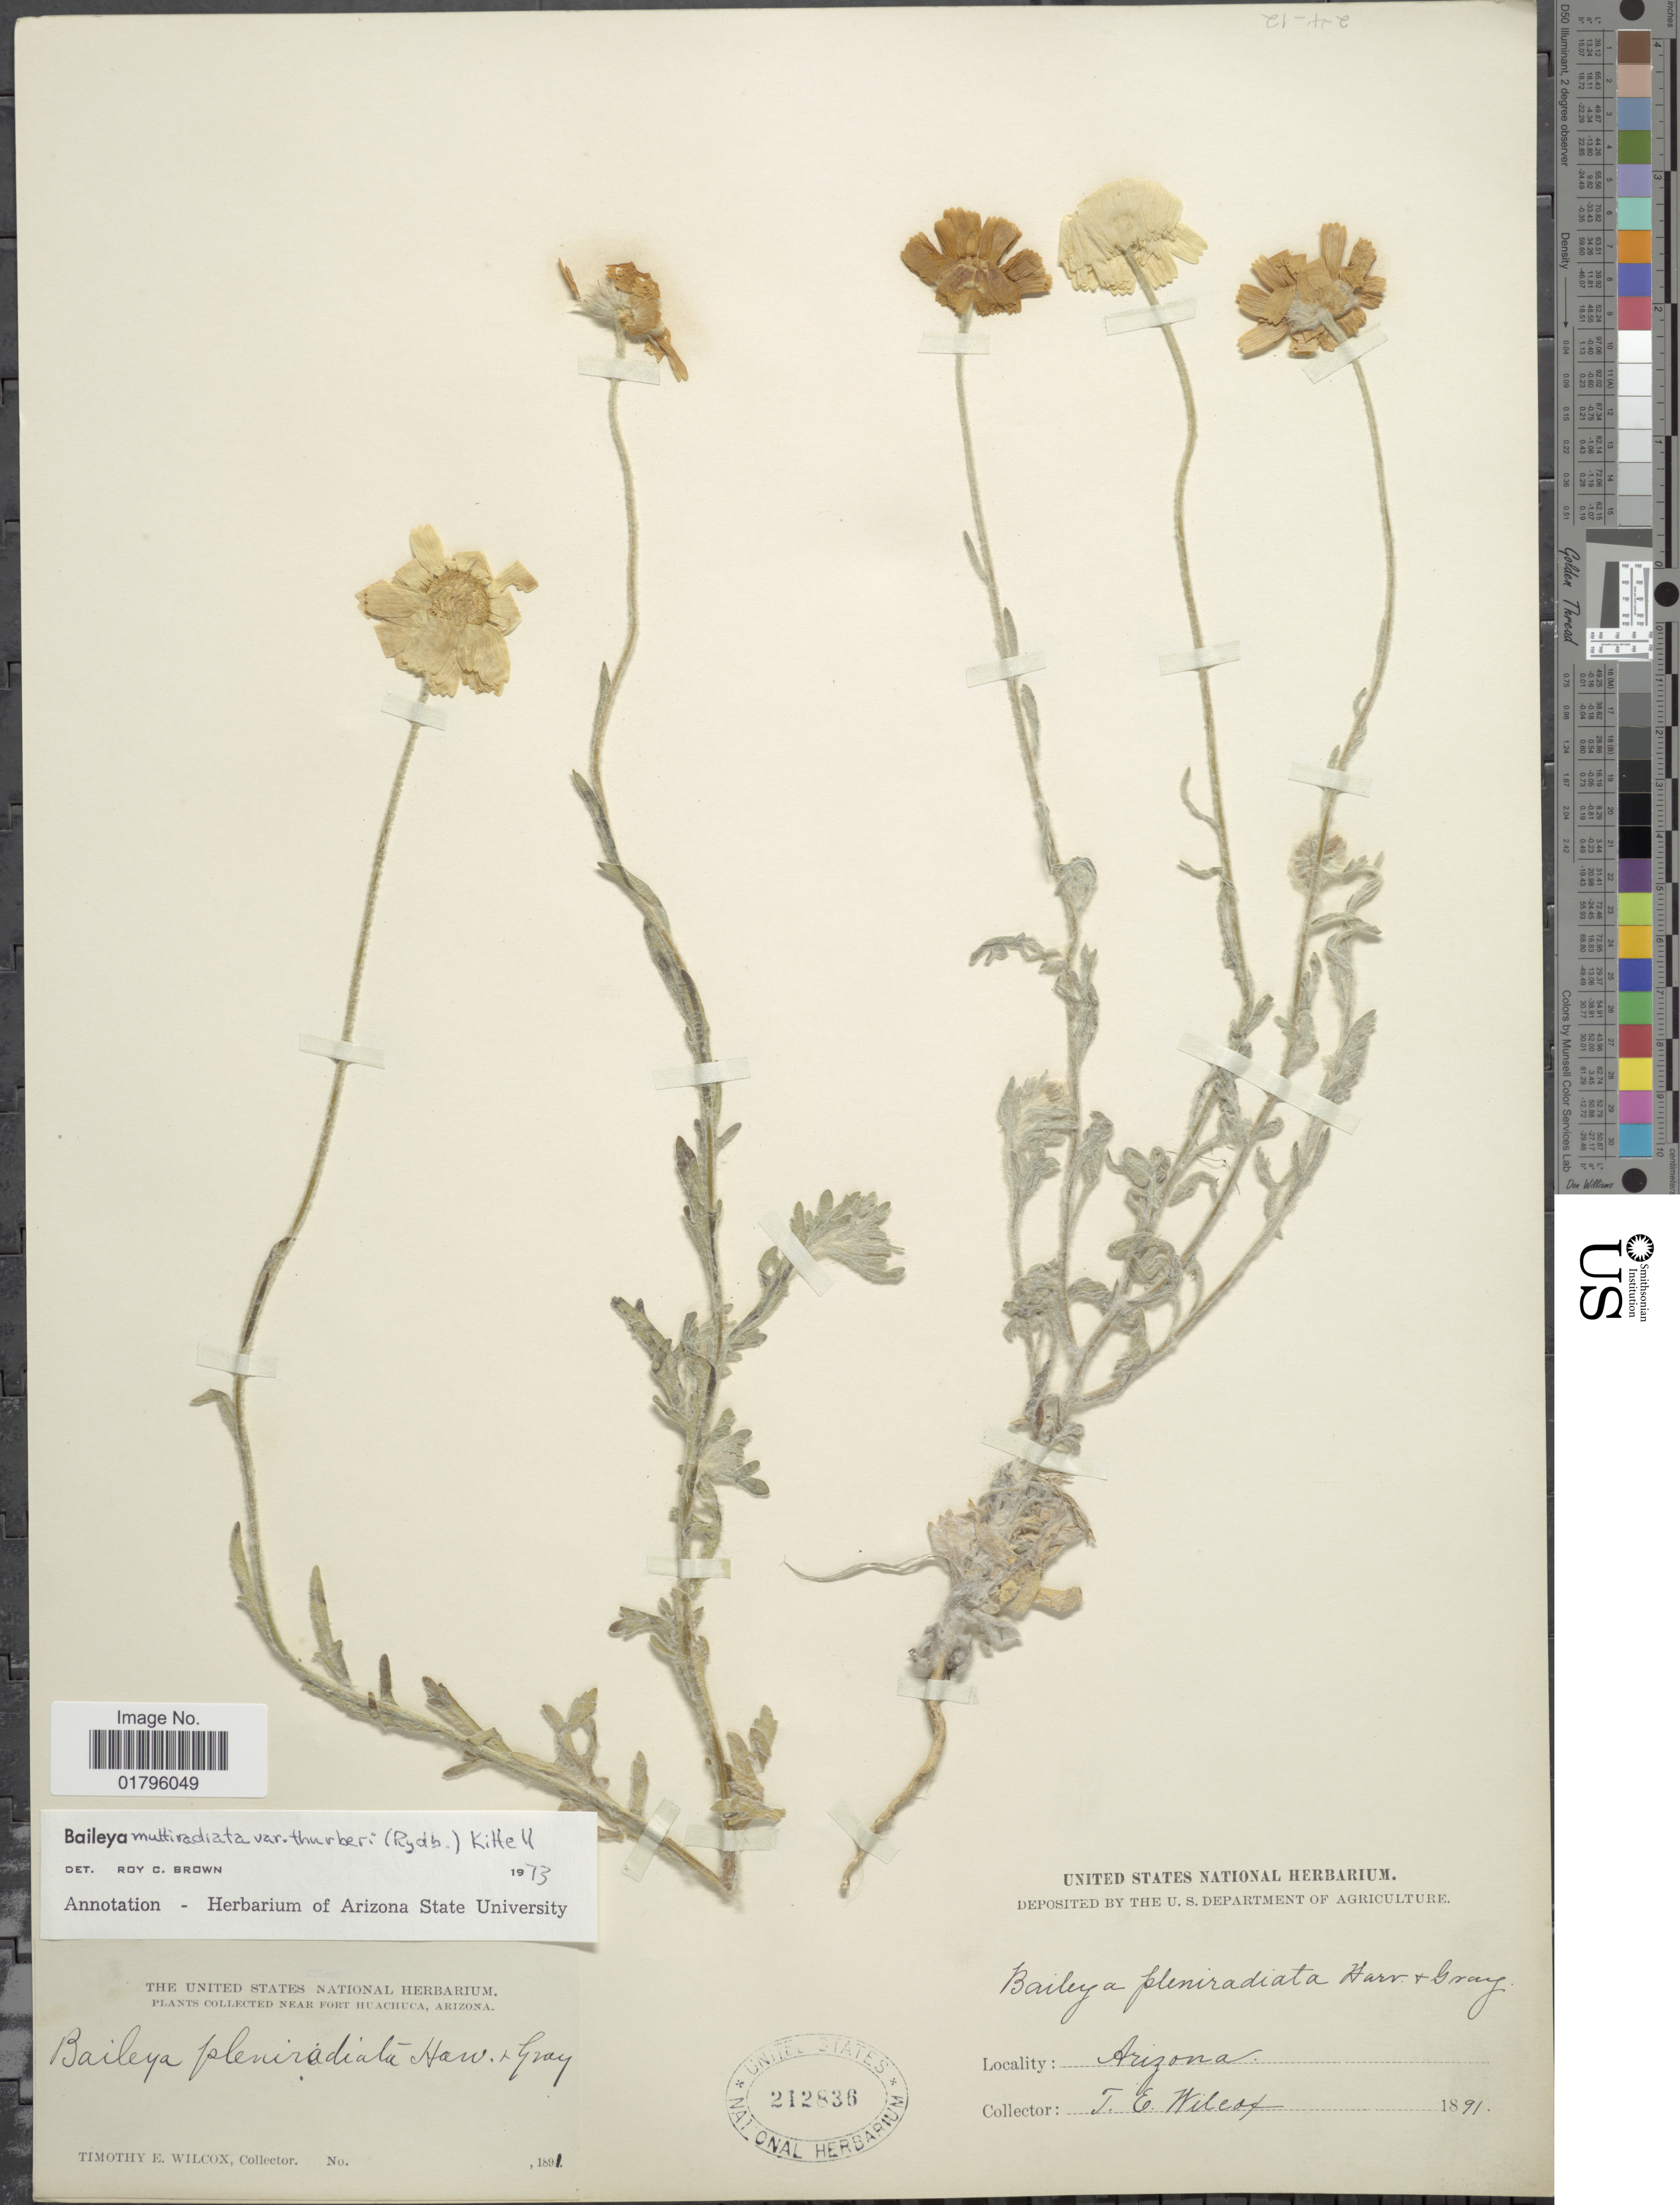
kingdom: Plantae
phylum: Tracheophyta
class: Magnoliopsida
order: Asterales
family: Asteraceae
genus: Baileya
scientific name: Baileya thurberi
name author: Rydb.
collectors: T. E. Wilcox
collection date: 1891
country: United States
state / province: Arizona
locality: Near Fort Huachuca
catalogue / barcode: US 212836